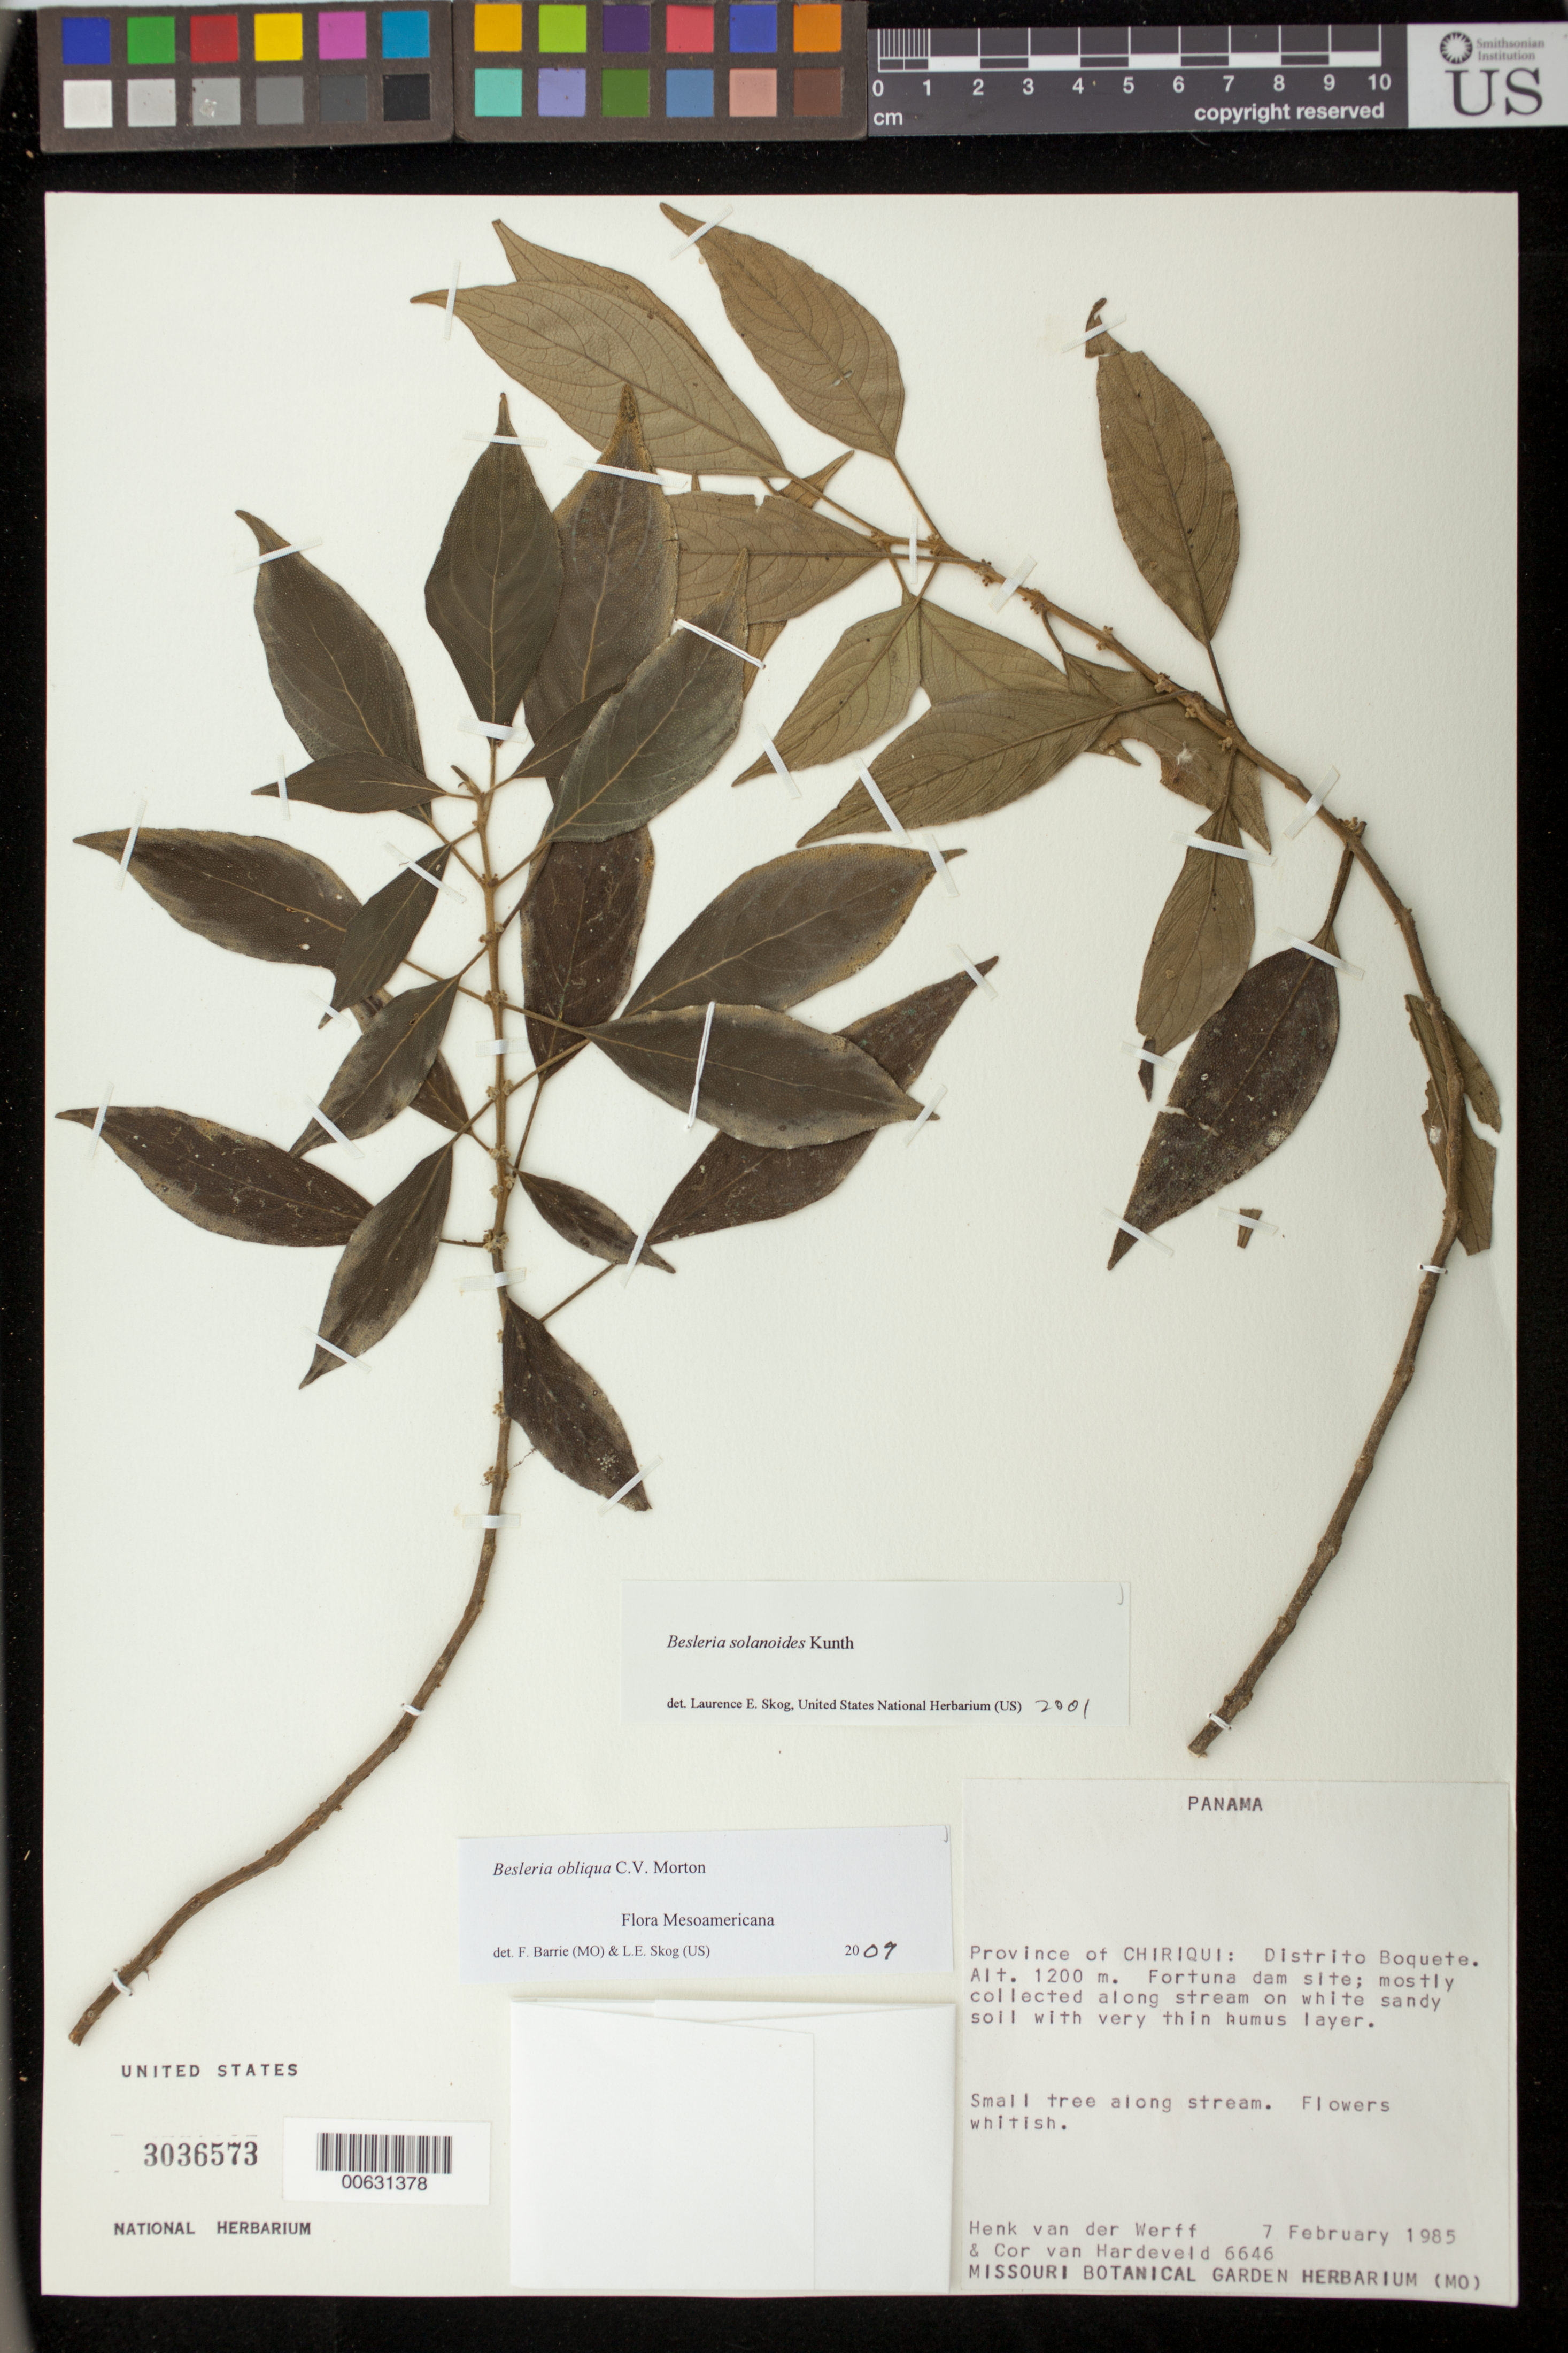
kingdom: Plantae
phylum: Tracheophyta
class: Magnoliopsida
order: Lamiales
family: Gesneriaceae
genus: Besleria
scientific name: Besleria obliqua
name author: C.V. Morton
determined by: Barrie, F. R.; Skog, Laurence E.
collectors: H. van der Werff & C. Van Hardeveld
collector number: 6646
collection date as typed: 07 Feb 1985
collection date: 1985-02-07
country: Panama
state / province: Chiriquí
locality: Distrito Boquete, Fortuna dam site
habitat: Mostly collected along stream on white sandy soil with very thin humus layer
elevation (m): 1200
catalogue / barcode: US 3036573